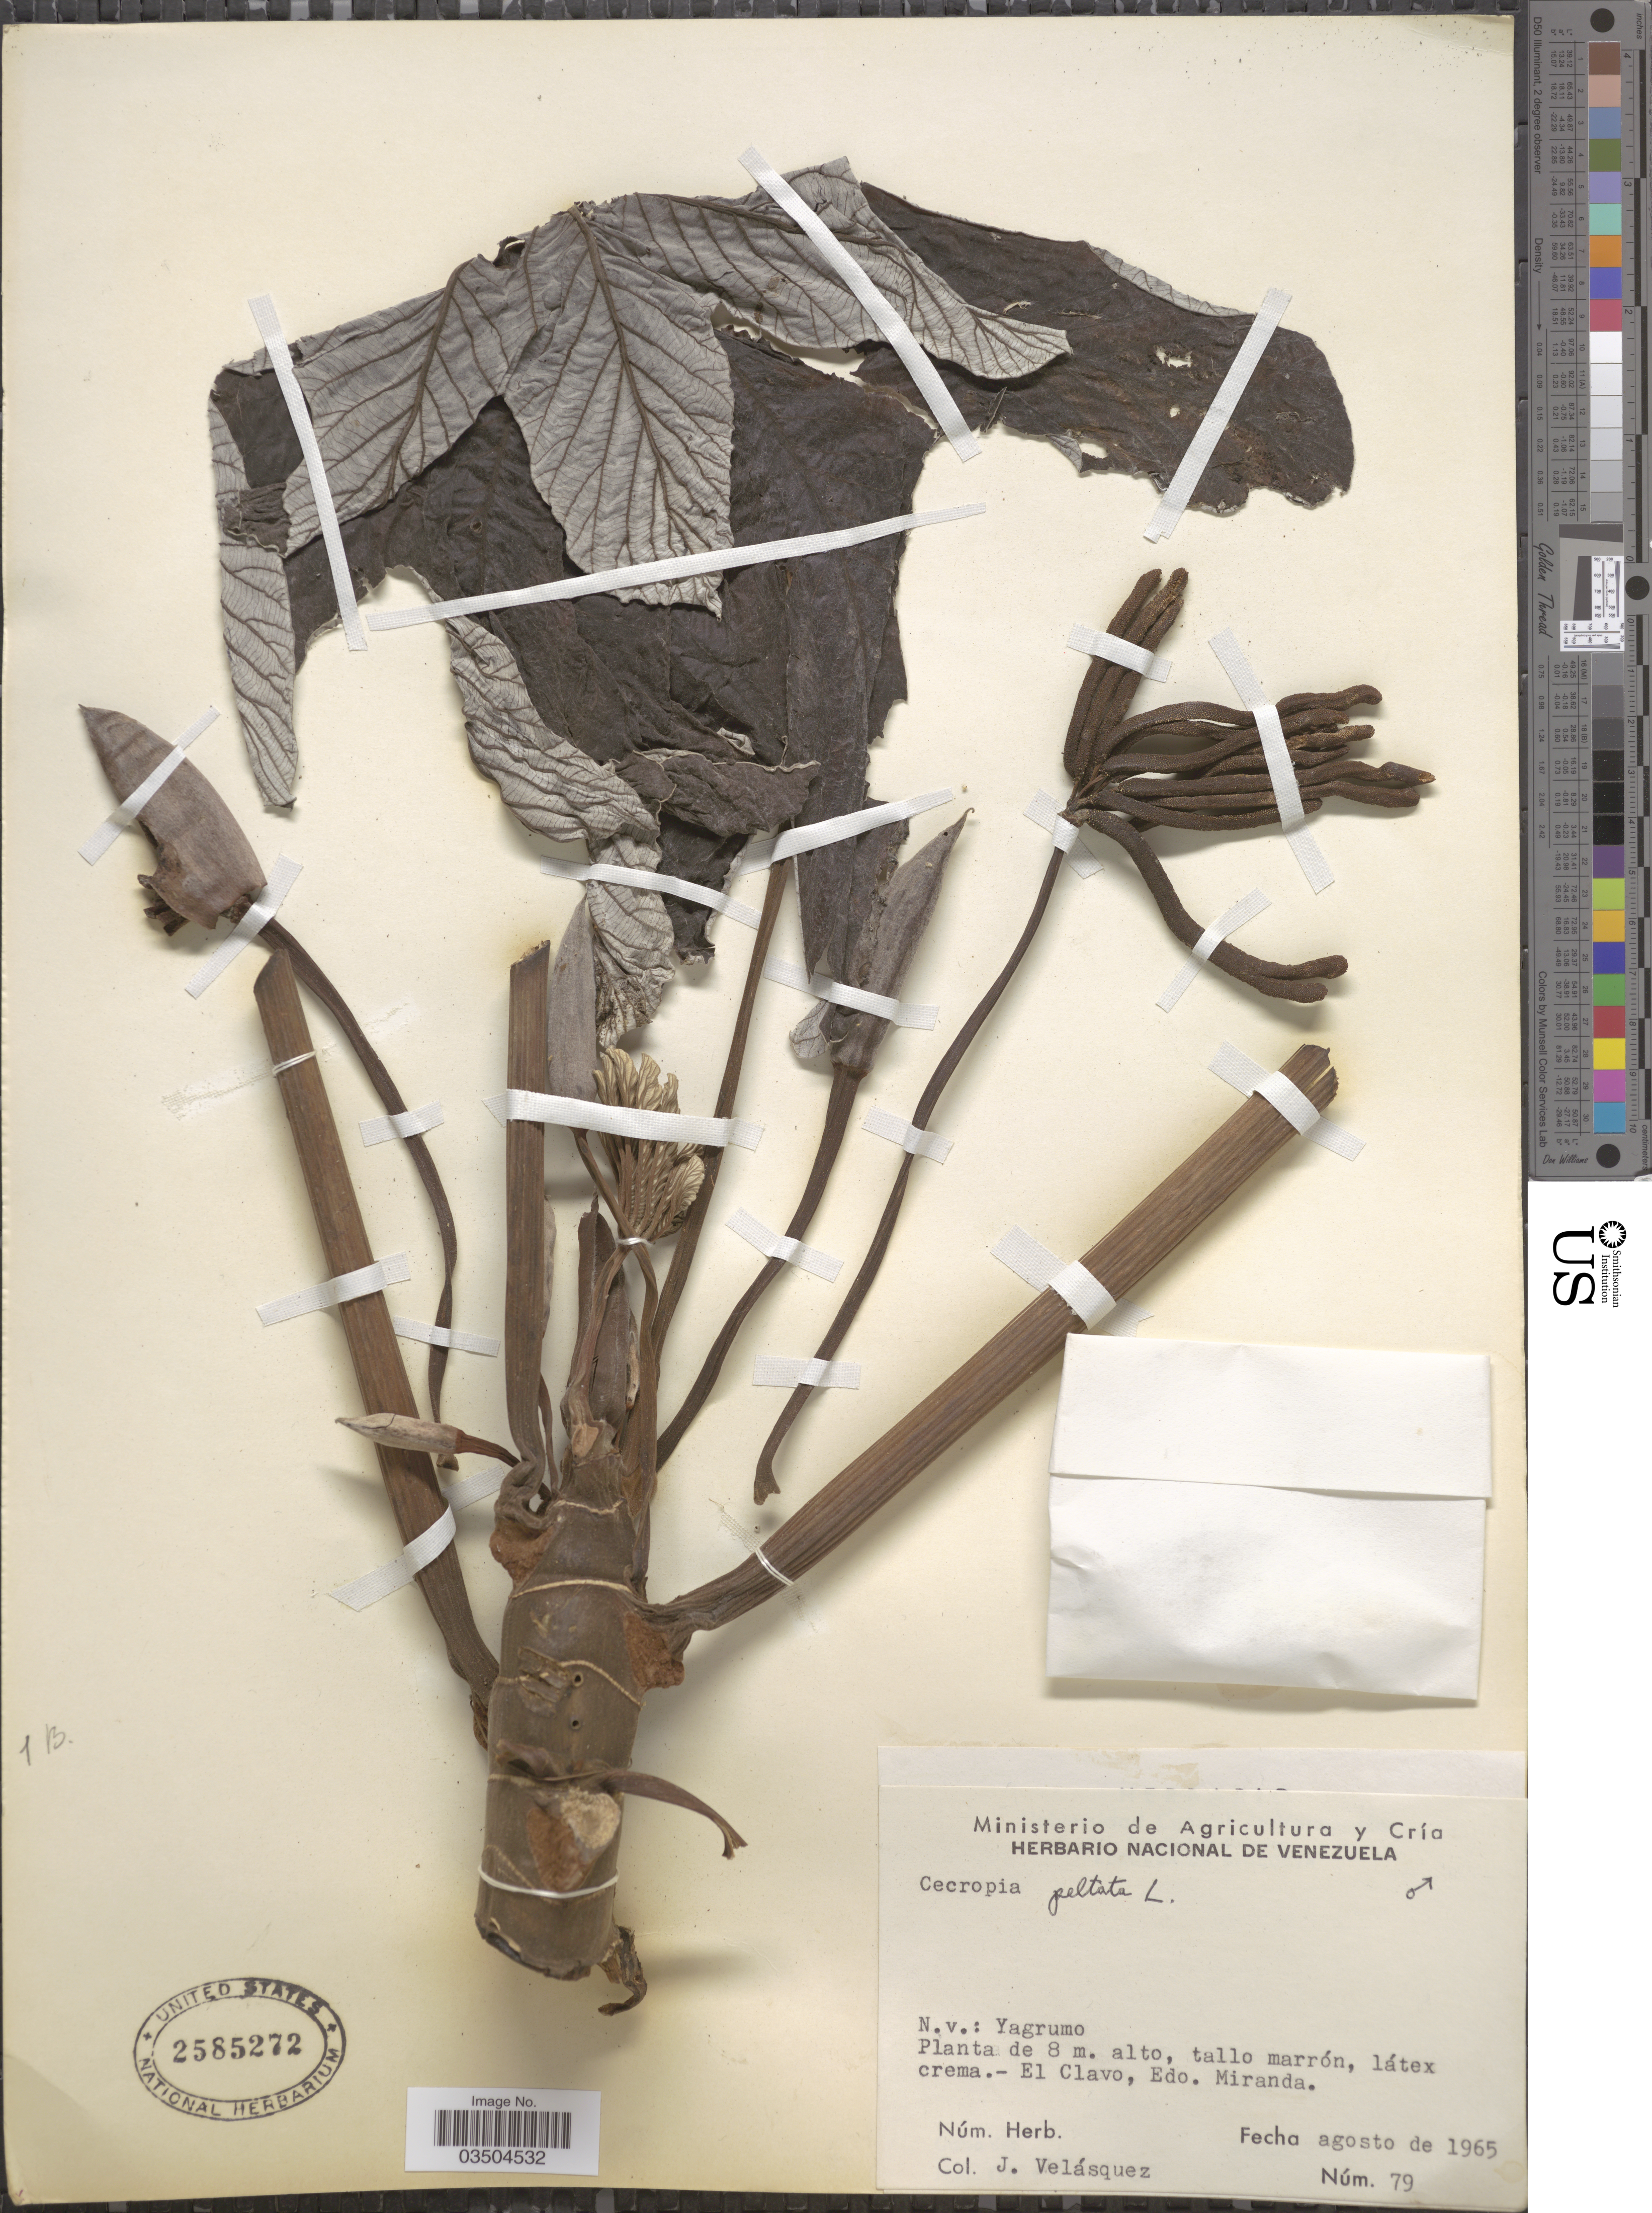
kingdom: Plantae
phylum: Tracheophyta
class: Magnoliopsida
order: Rosales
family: Urticaceae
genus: Cecropia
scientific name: Cecropia peltata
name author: L.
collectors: J. Velasquez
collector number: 79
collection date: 1965-08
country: Venezuela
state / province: Miranda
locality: El Clavo.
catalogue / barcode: US 2585272